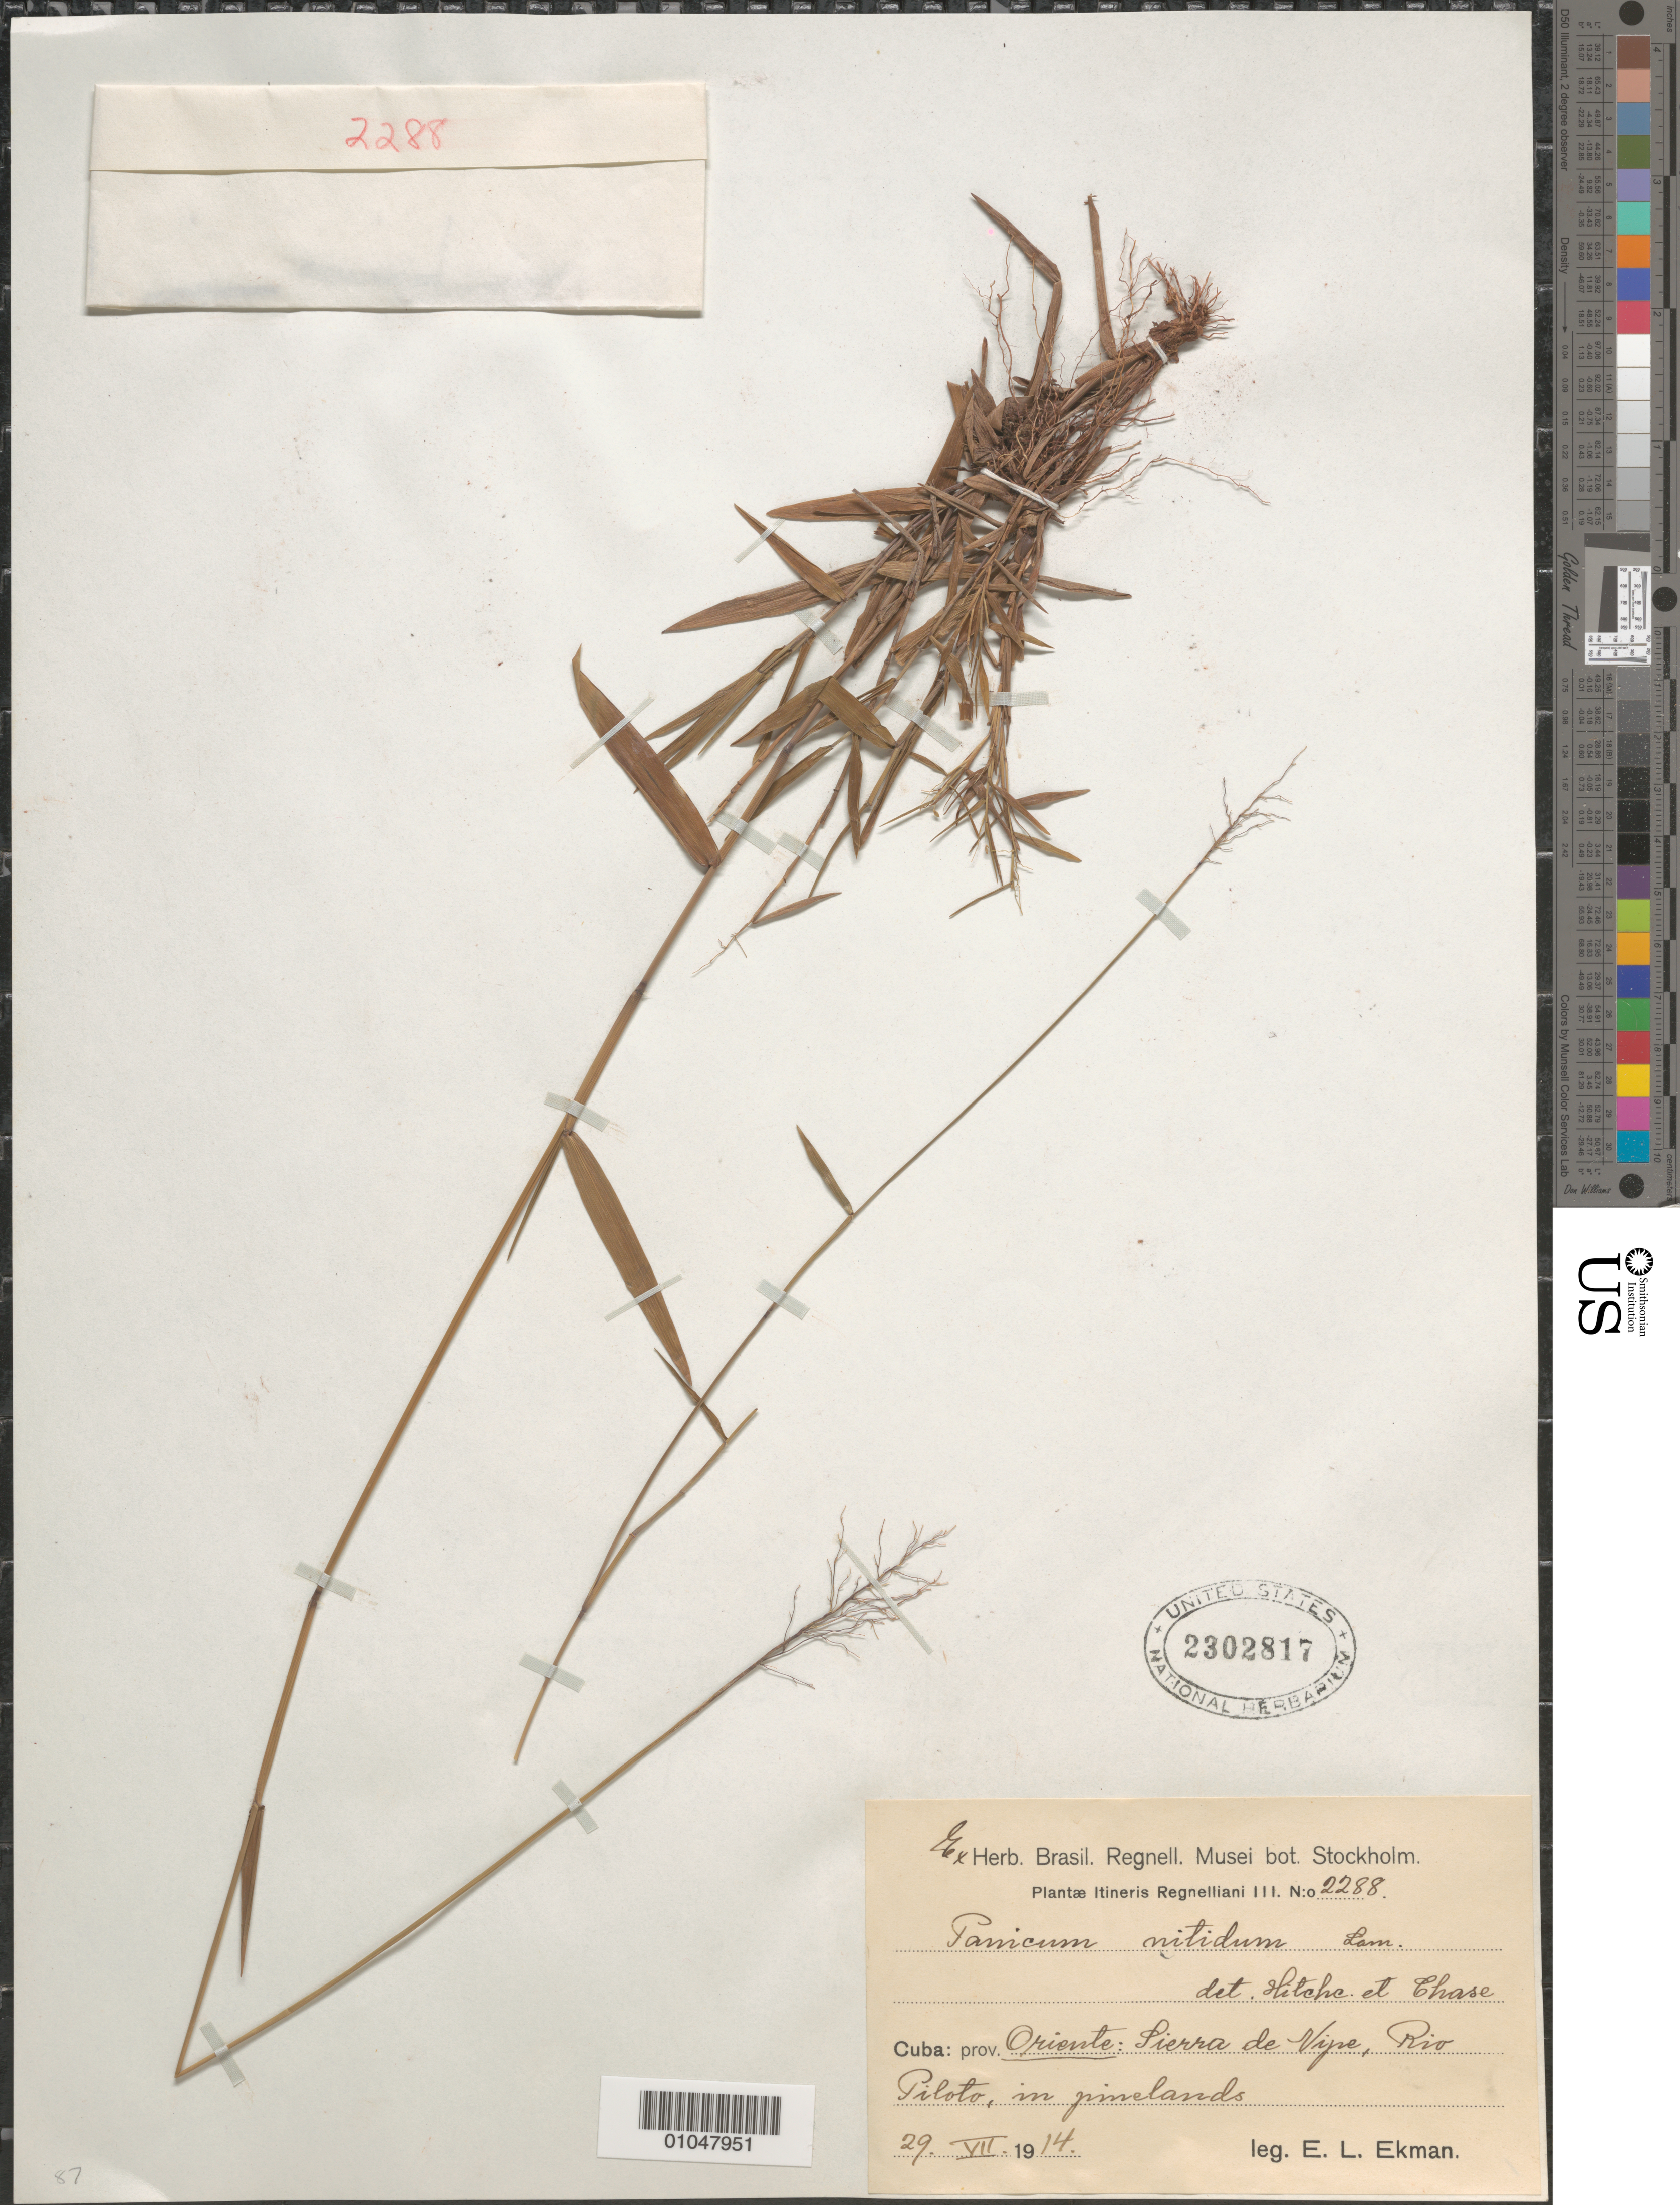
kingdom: Plantae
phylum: Tracheophyta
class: Liliopsida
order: Poales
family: Poaceae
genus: Panicum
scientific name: Panicum nitidum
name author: Lam.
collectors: E. L. Ekman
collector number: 2288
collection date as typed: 29 Jul 1914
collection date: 1914-07-29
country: Cuba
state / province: Holguín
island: Cuba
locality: Sierra de Nipe, Rio Piloto, in pinelands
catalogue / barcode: US 2302817